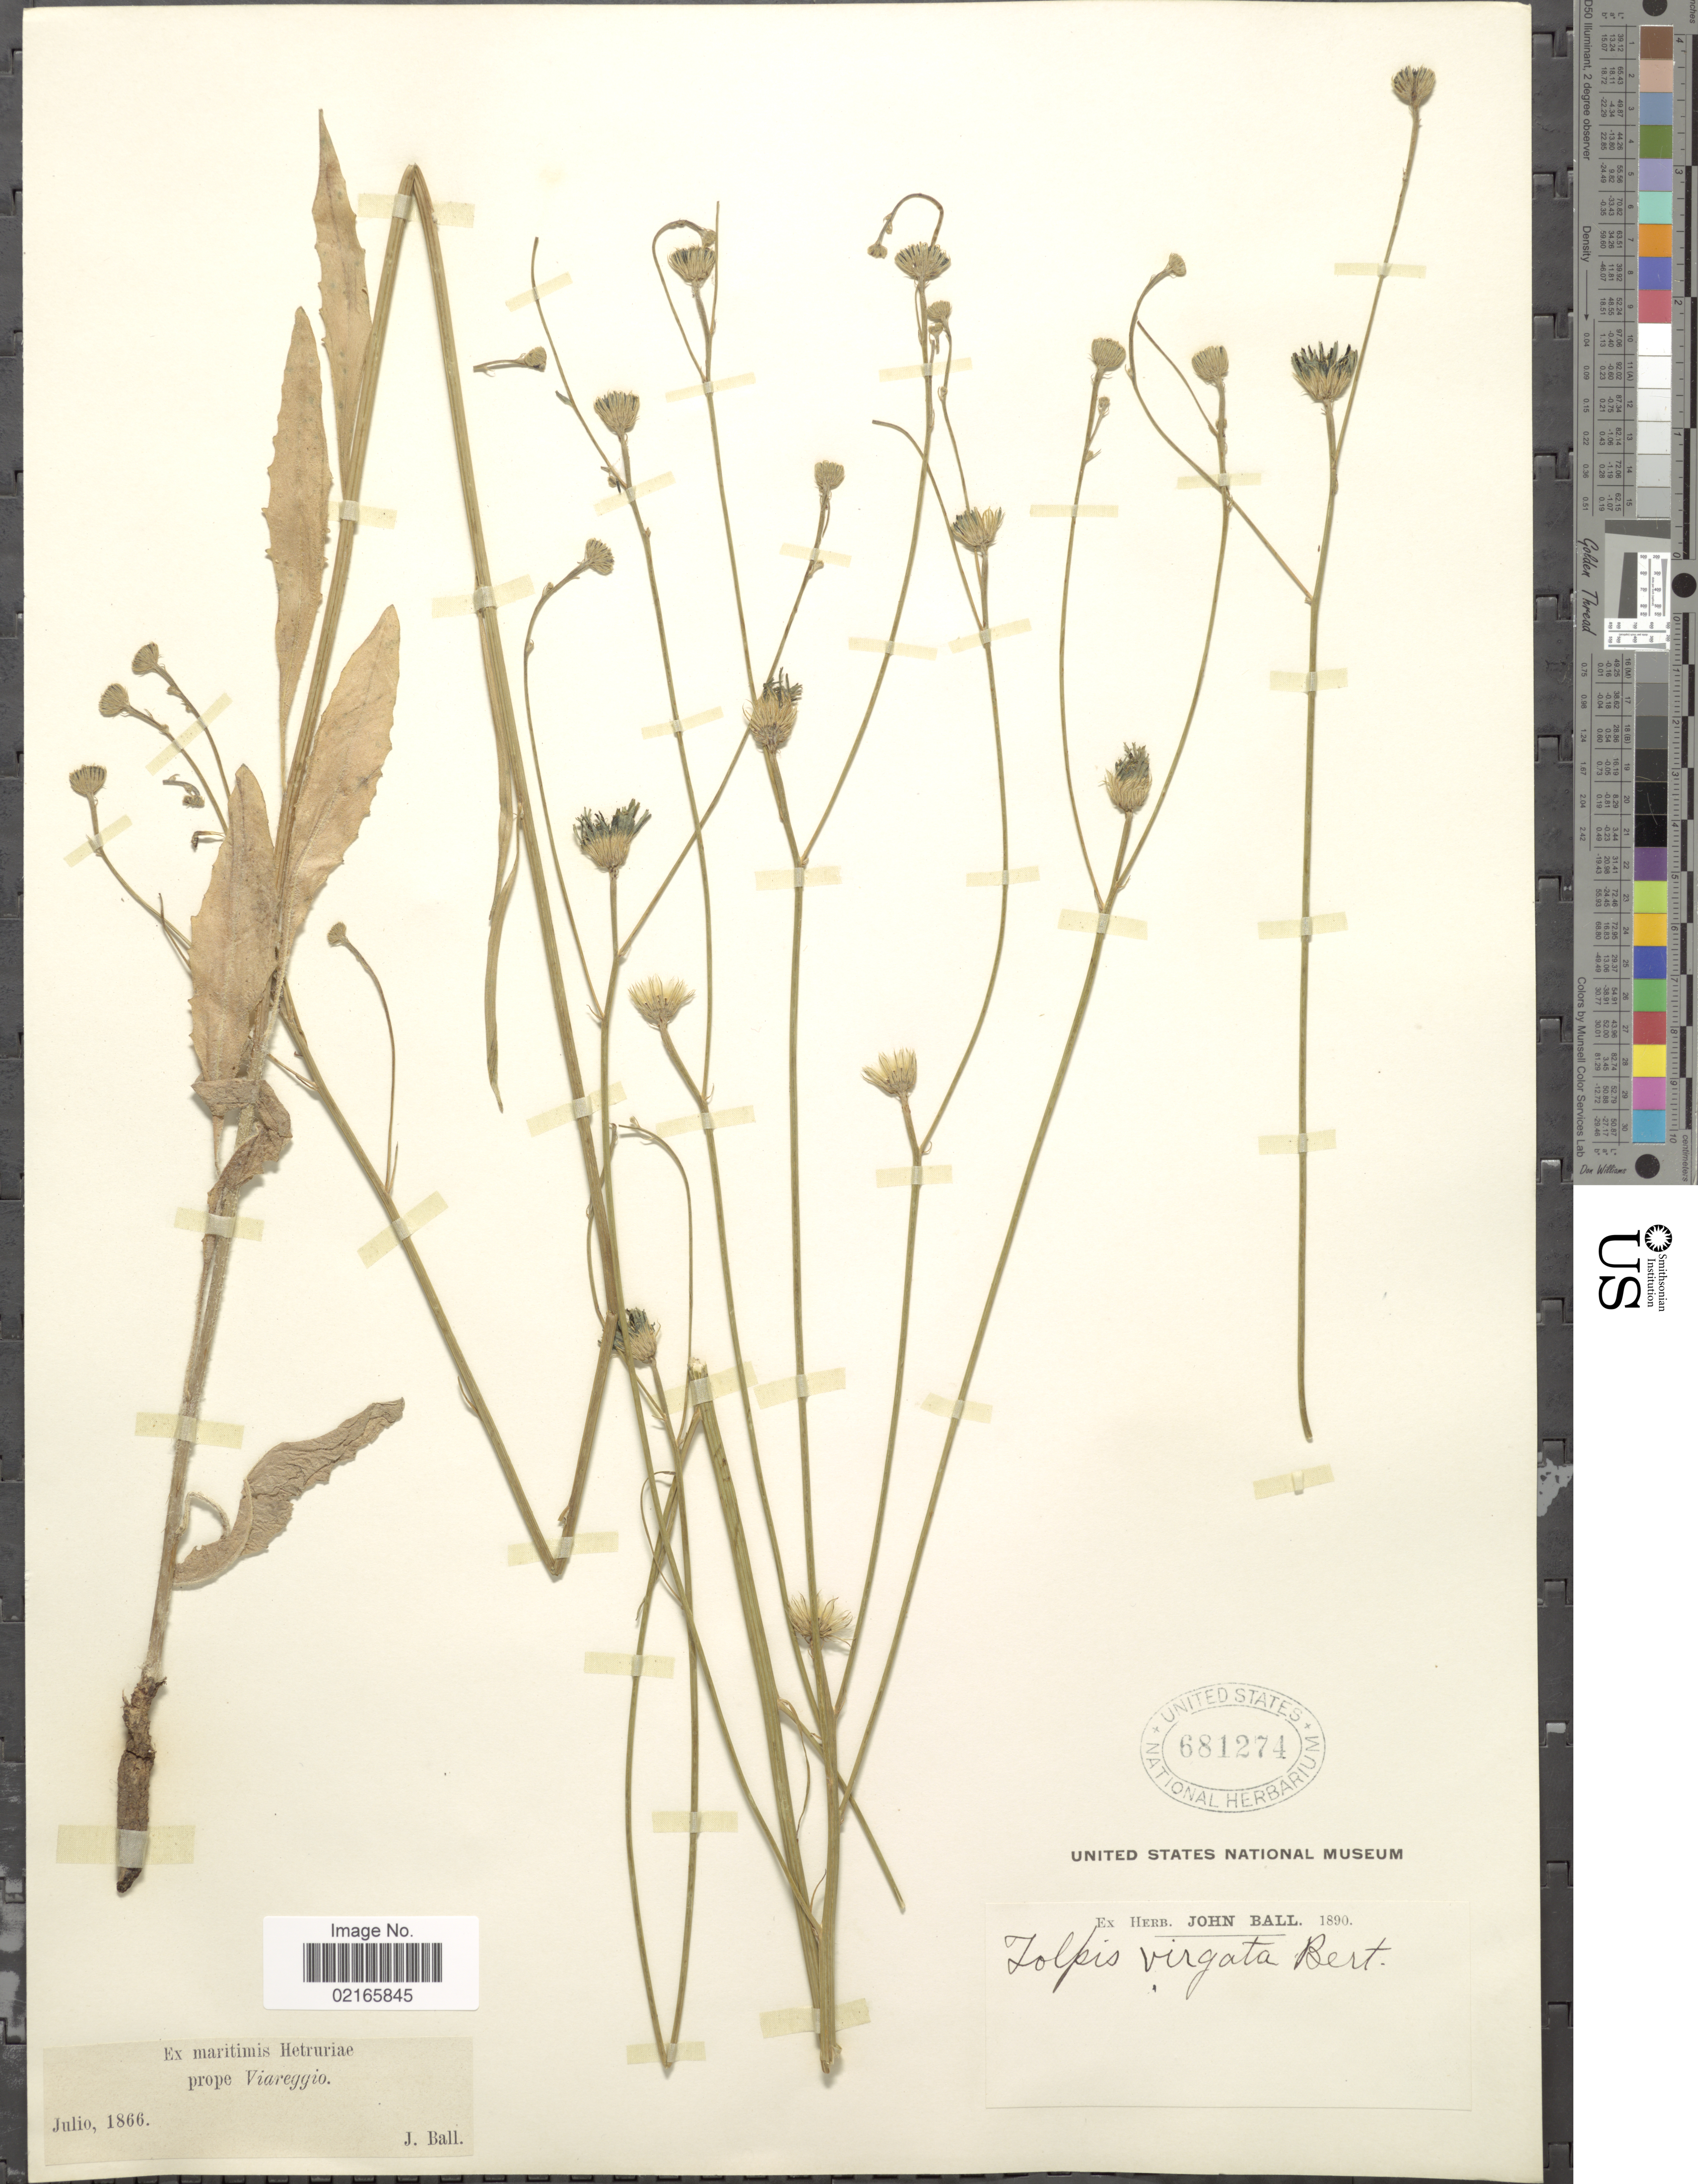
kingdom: Plantae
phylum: Tracheophyta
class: Magnoliopsida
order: Asterales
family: Asteraceae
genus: Tolpis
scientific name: Tolpis virgata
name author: (Desf.) Bertol.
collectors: J. Ball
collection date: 1866-07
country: Italy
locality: Prope Viareggio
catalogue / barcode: US 681274